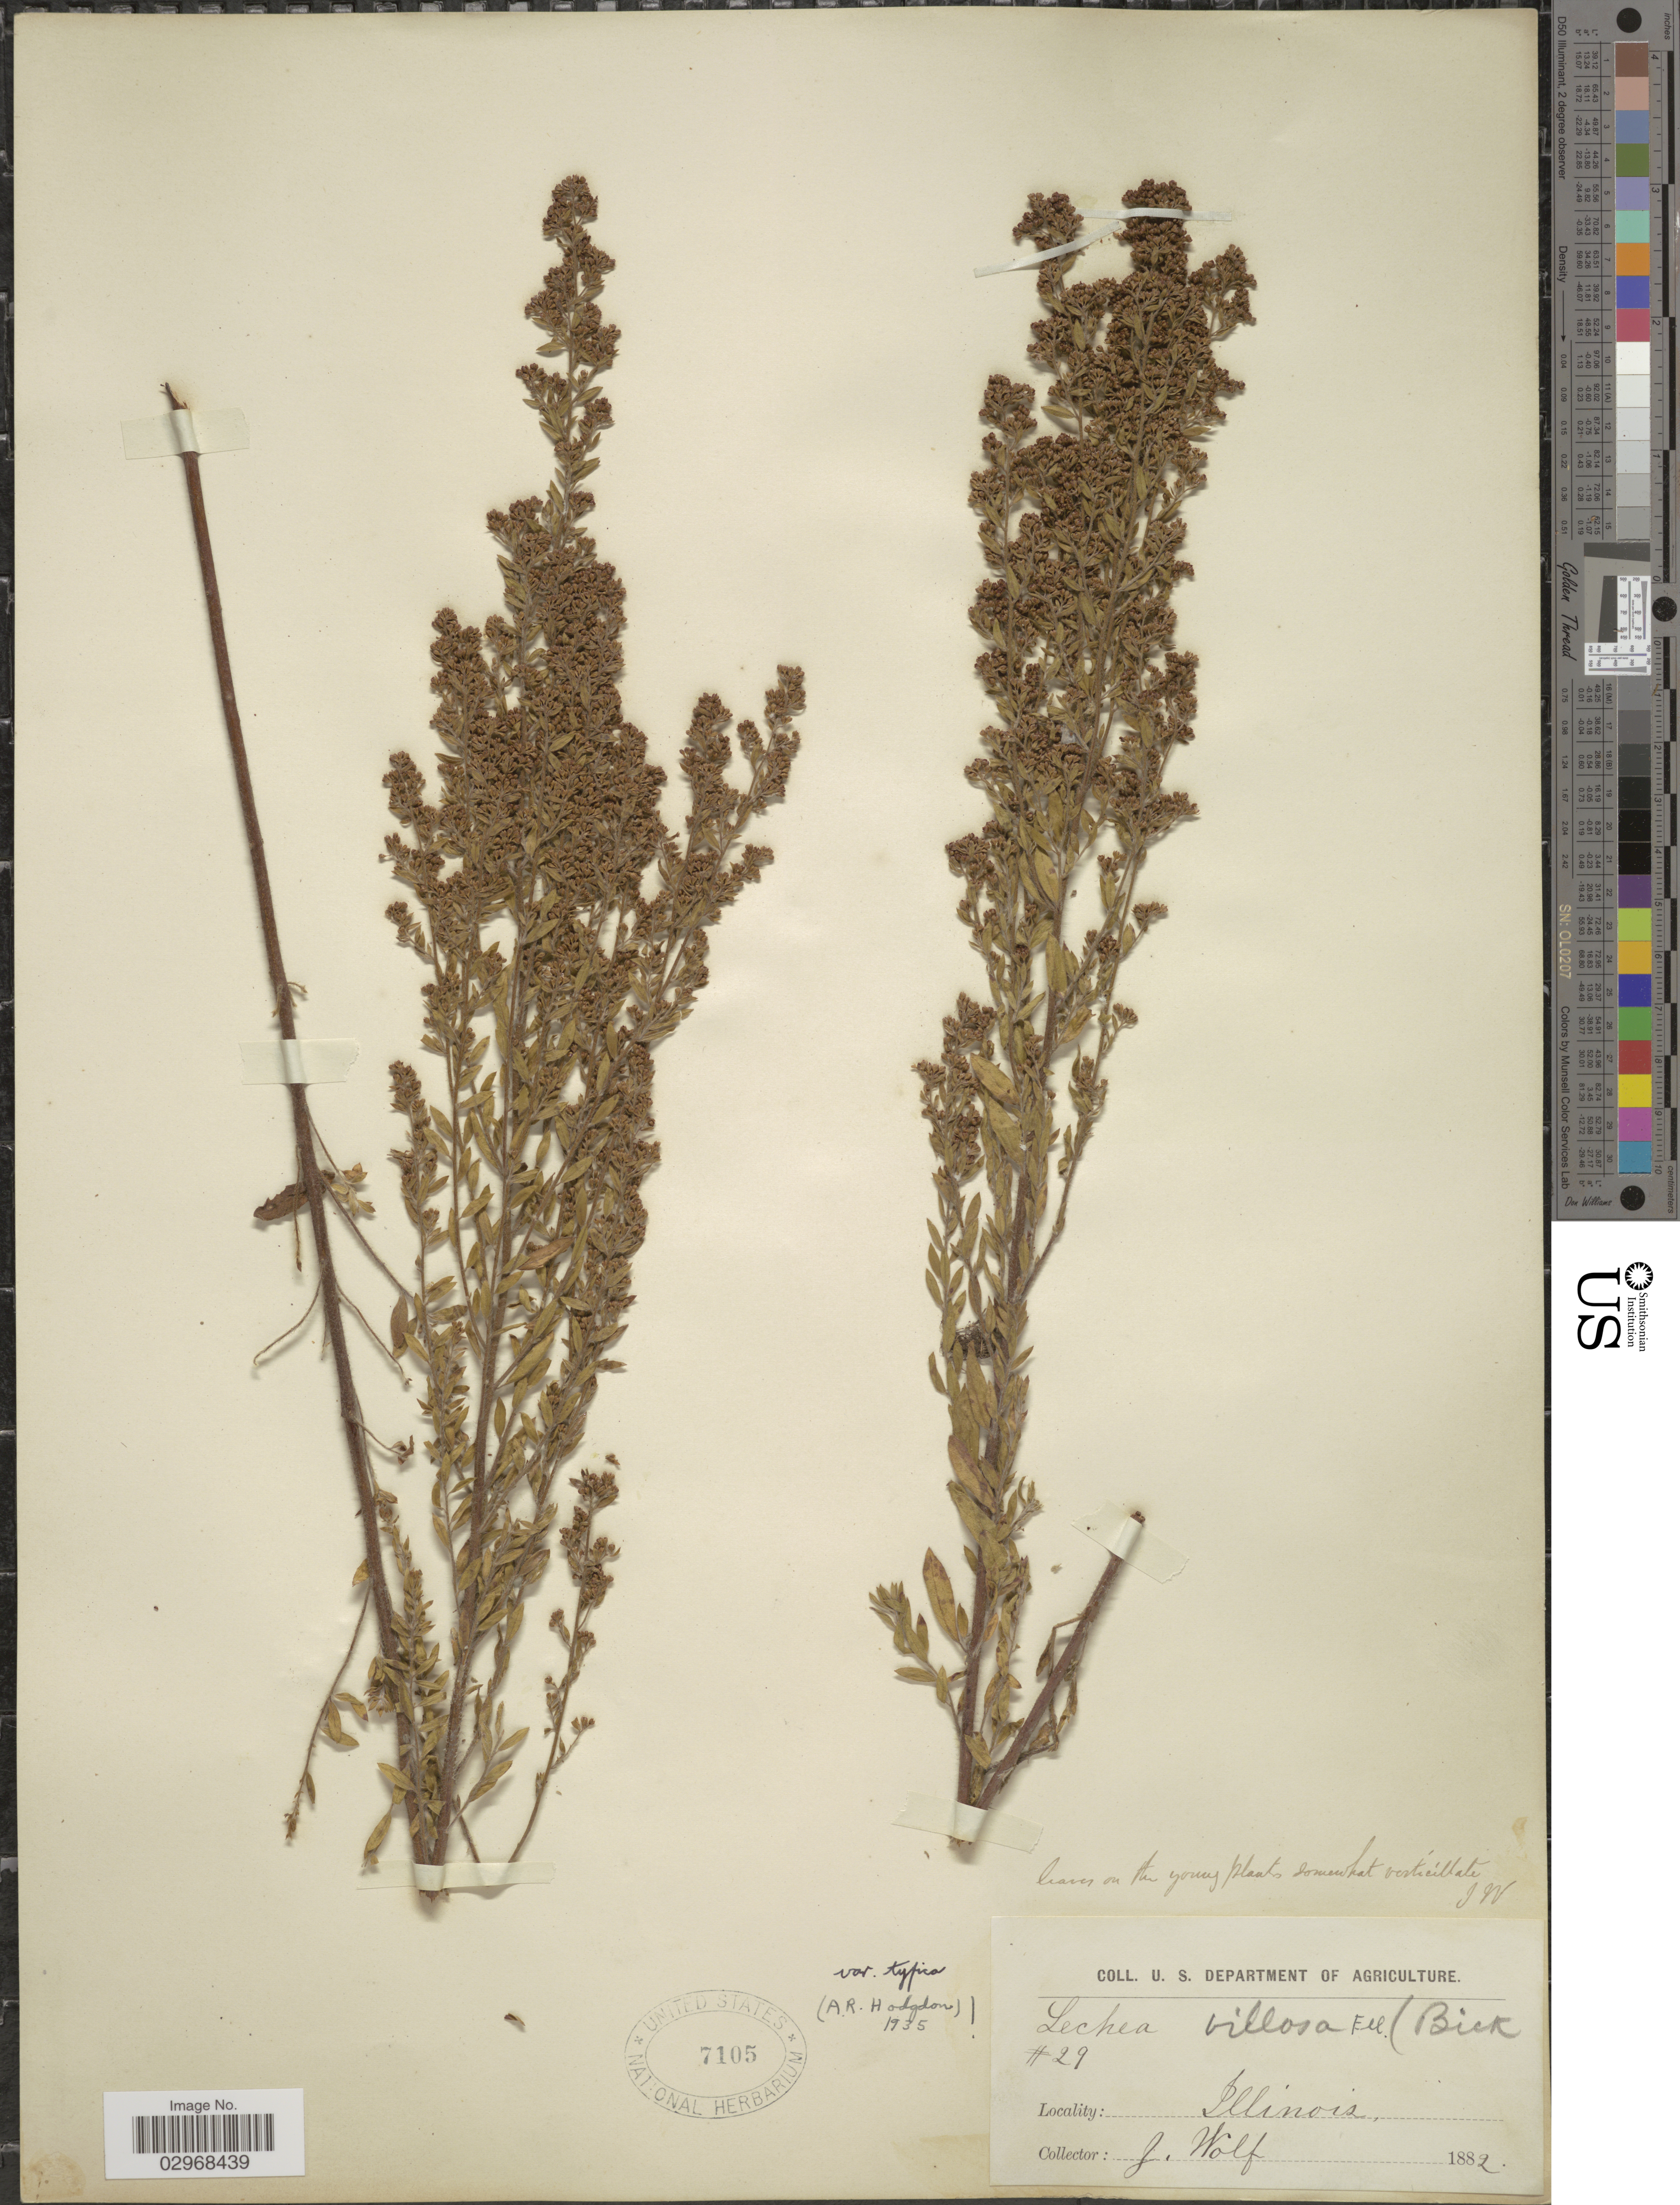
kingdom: Plantae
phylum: Tracheophyta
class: Magnoliopsida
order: Malvales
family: Cistaceae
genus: Lechea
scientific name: Lechea villosa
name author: Elliott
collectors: J. Wolf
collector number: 29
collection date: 1882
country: United States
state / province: Illinois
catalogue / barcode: US 7105